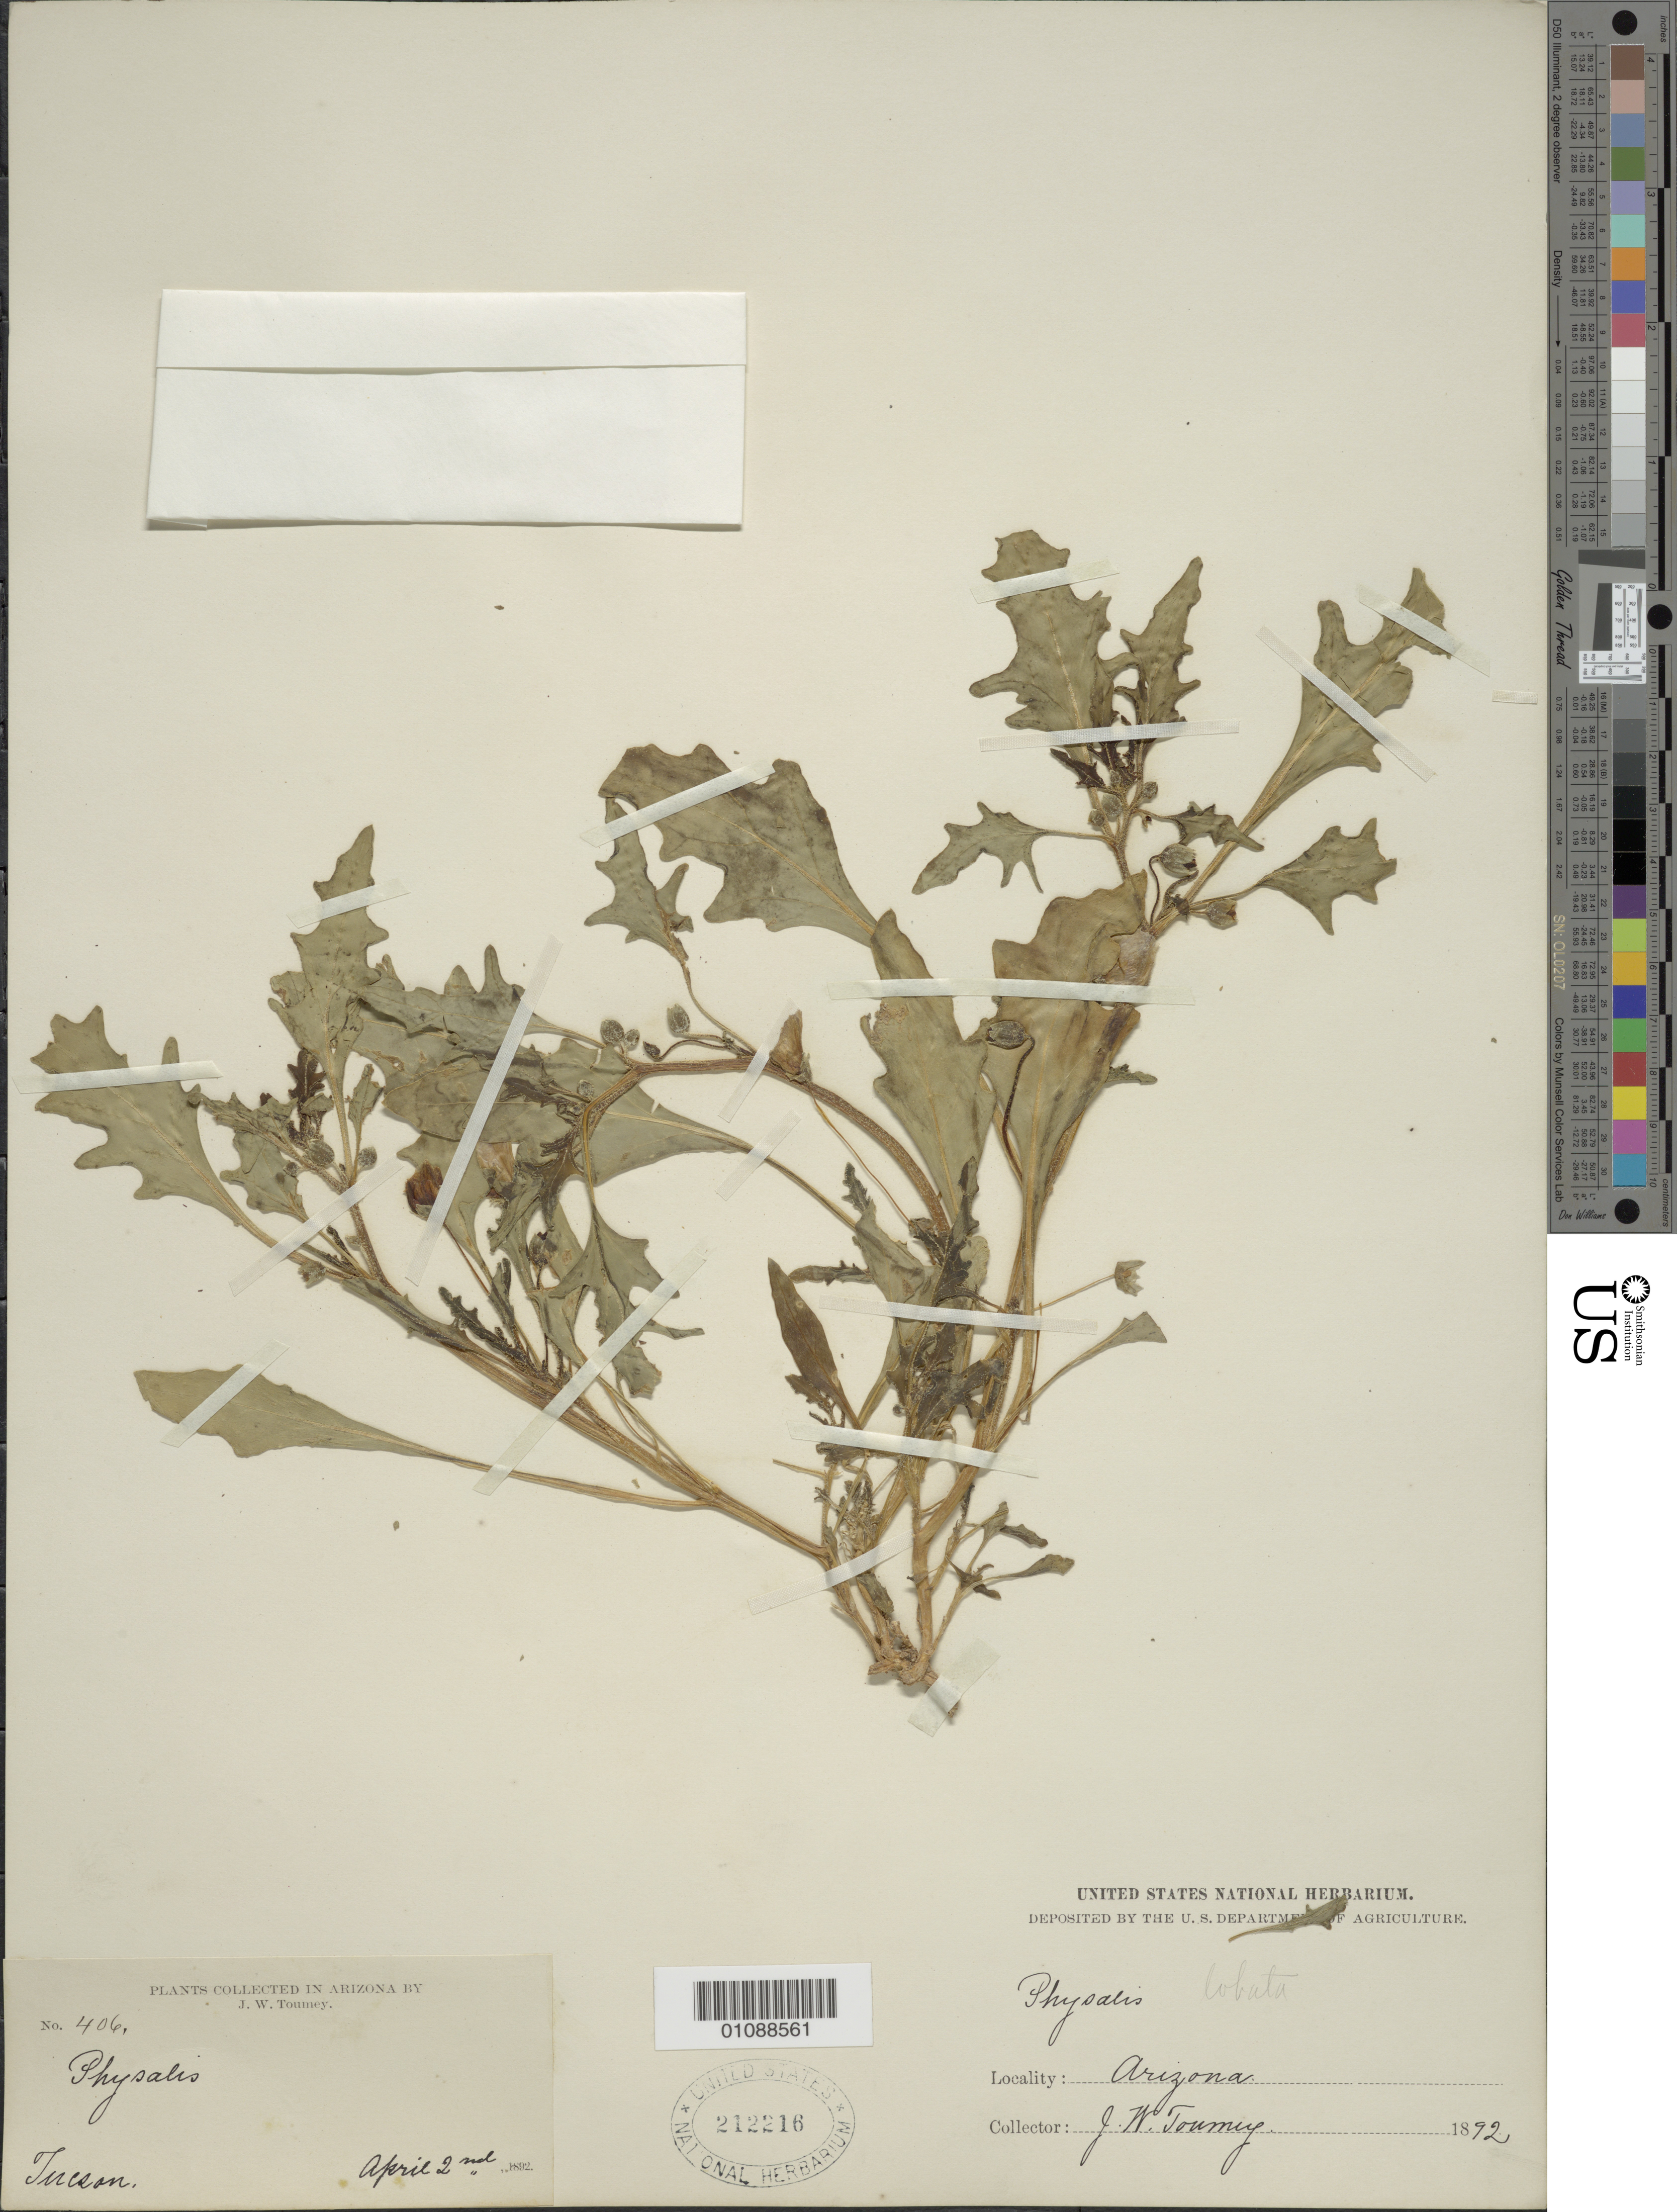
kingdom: Plantae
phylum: Tracheophyta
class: Magnoliopsida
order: Solanales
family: Solanaceae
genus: Quincula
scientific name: Quincula lobata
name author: (Torr.) Raf.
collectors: J. W. Toumey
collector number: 406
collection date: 1892-04-02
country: United States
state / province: Arizona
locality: Tucson.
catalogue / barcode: US 212216